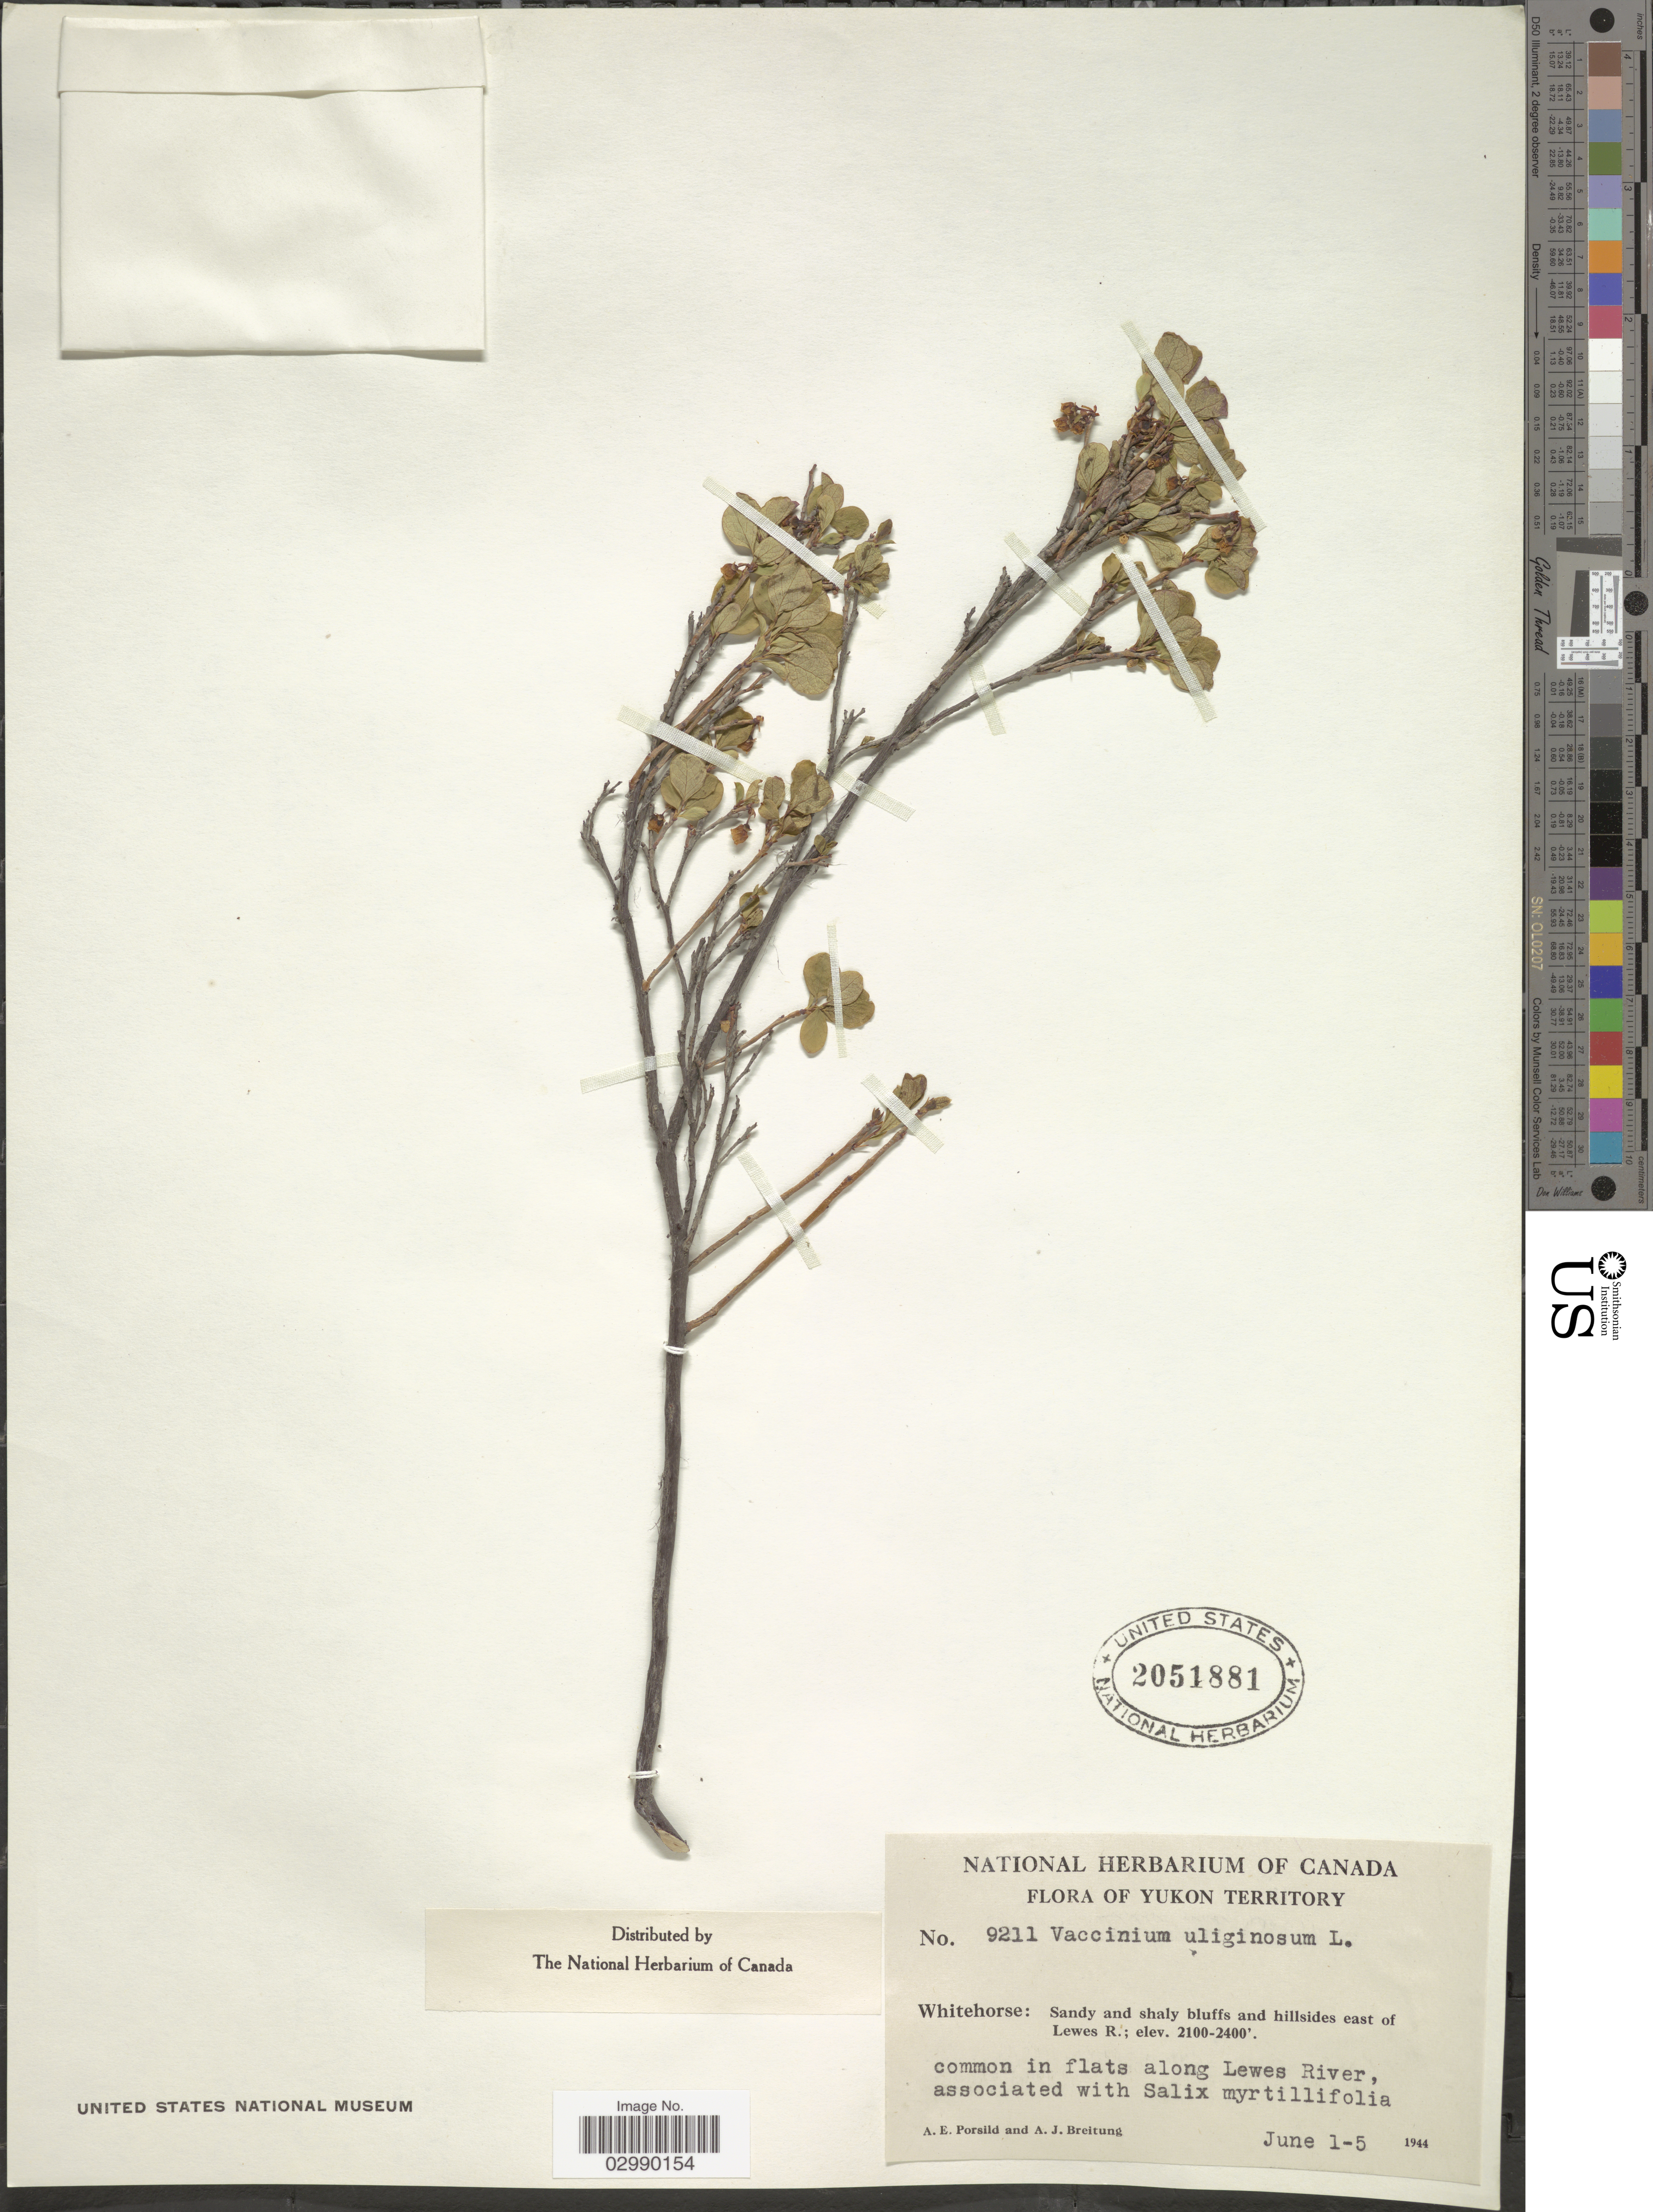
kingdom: Plantae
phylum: Tracheophyta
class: Magnoliopsida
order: Ericales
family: Ericaceae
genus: Vaccinium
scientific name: Vaccinium uliginosum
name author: L.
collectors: A. Porslid & A. Breitung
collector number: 9211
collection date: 1944-06-01/1944-06-05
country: Canada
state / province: Yukon Territory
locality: Whitehorse: Sandy and shaly bluffs and hillsides east of Lewes R., common in flats along Lewes River.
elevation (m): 640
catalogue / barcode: US 2051881